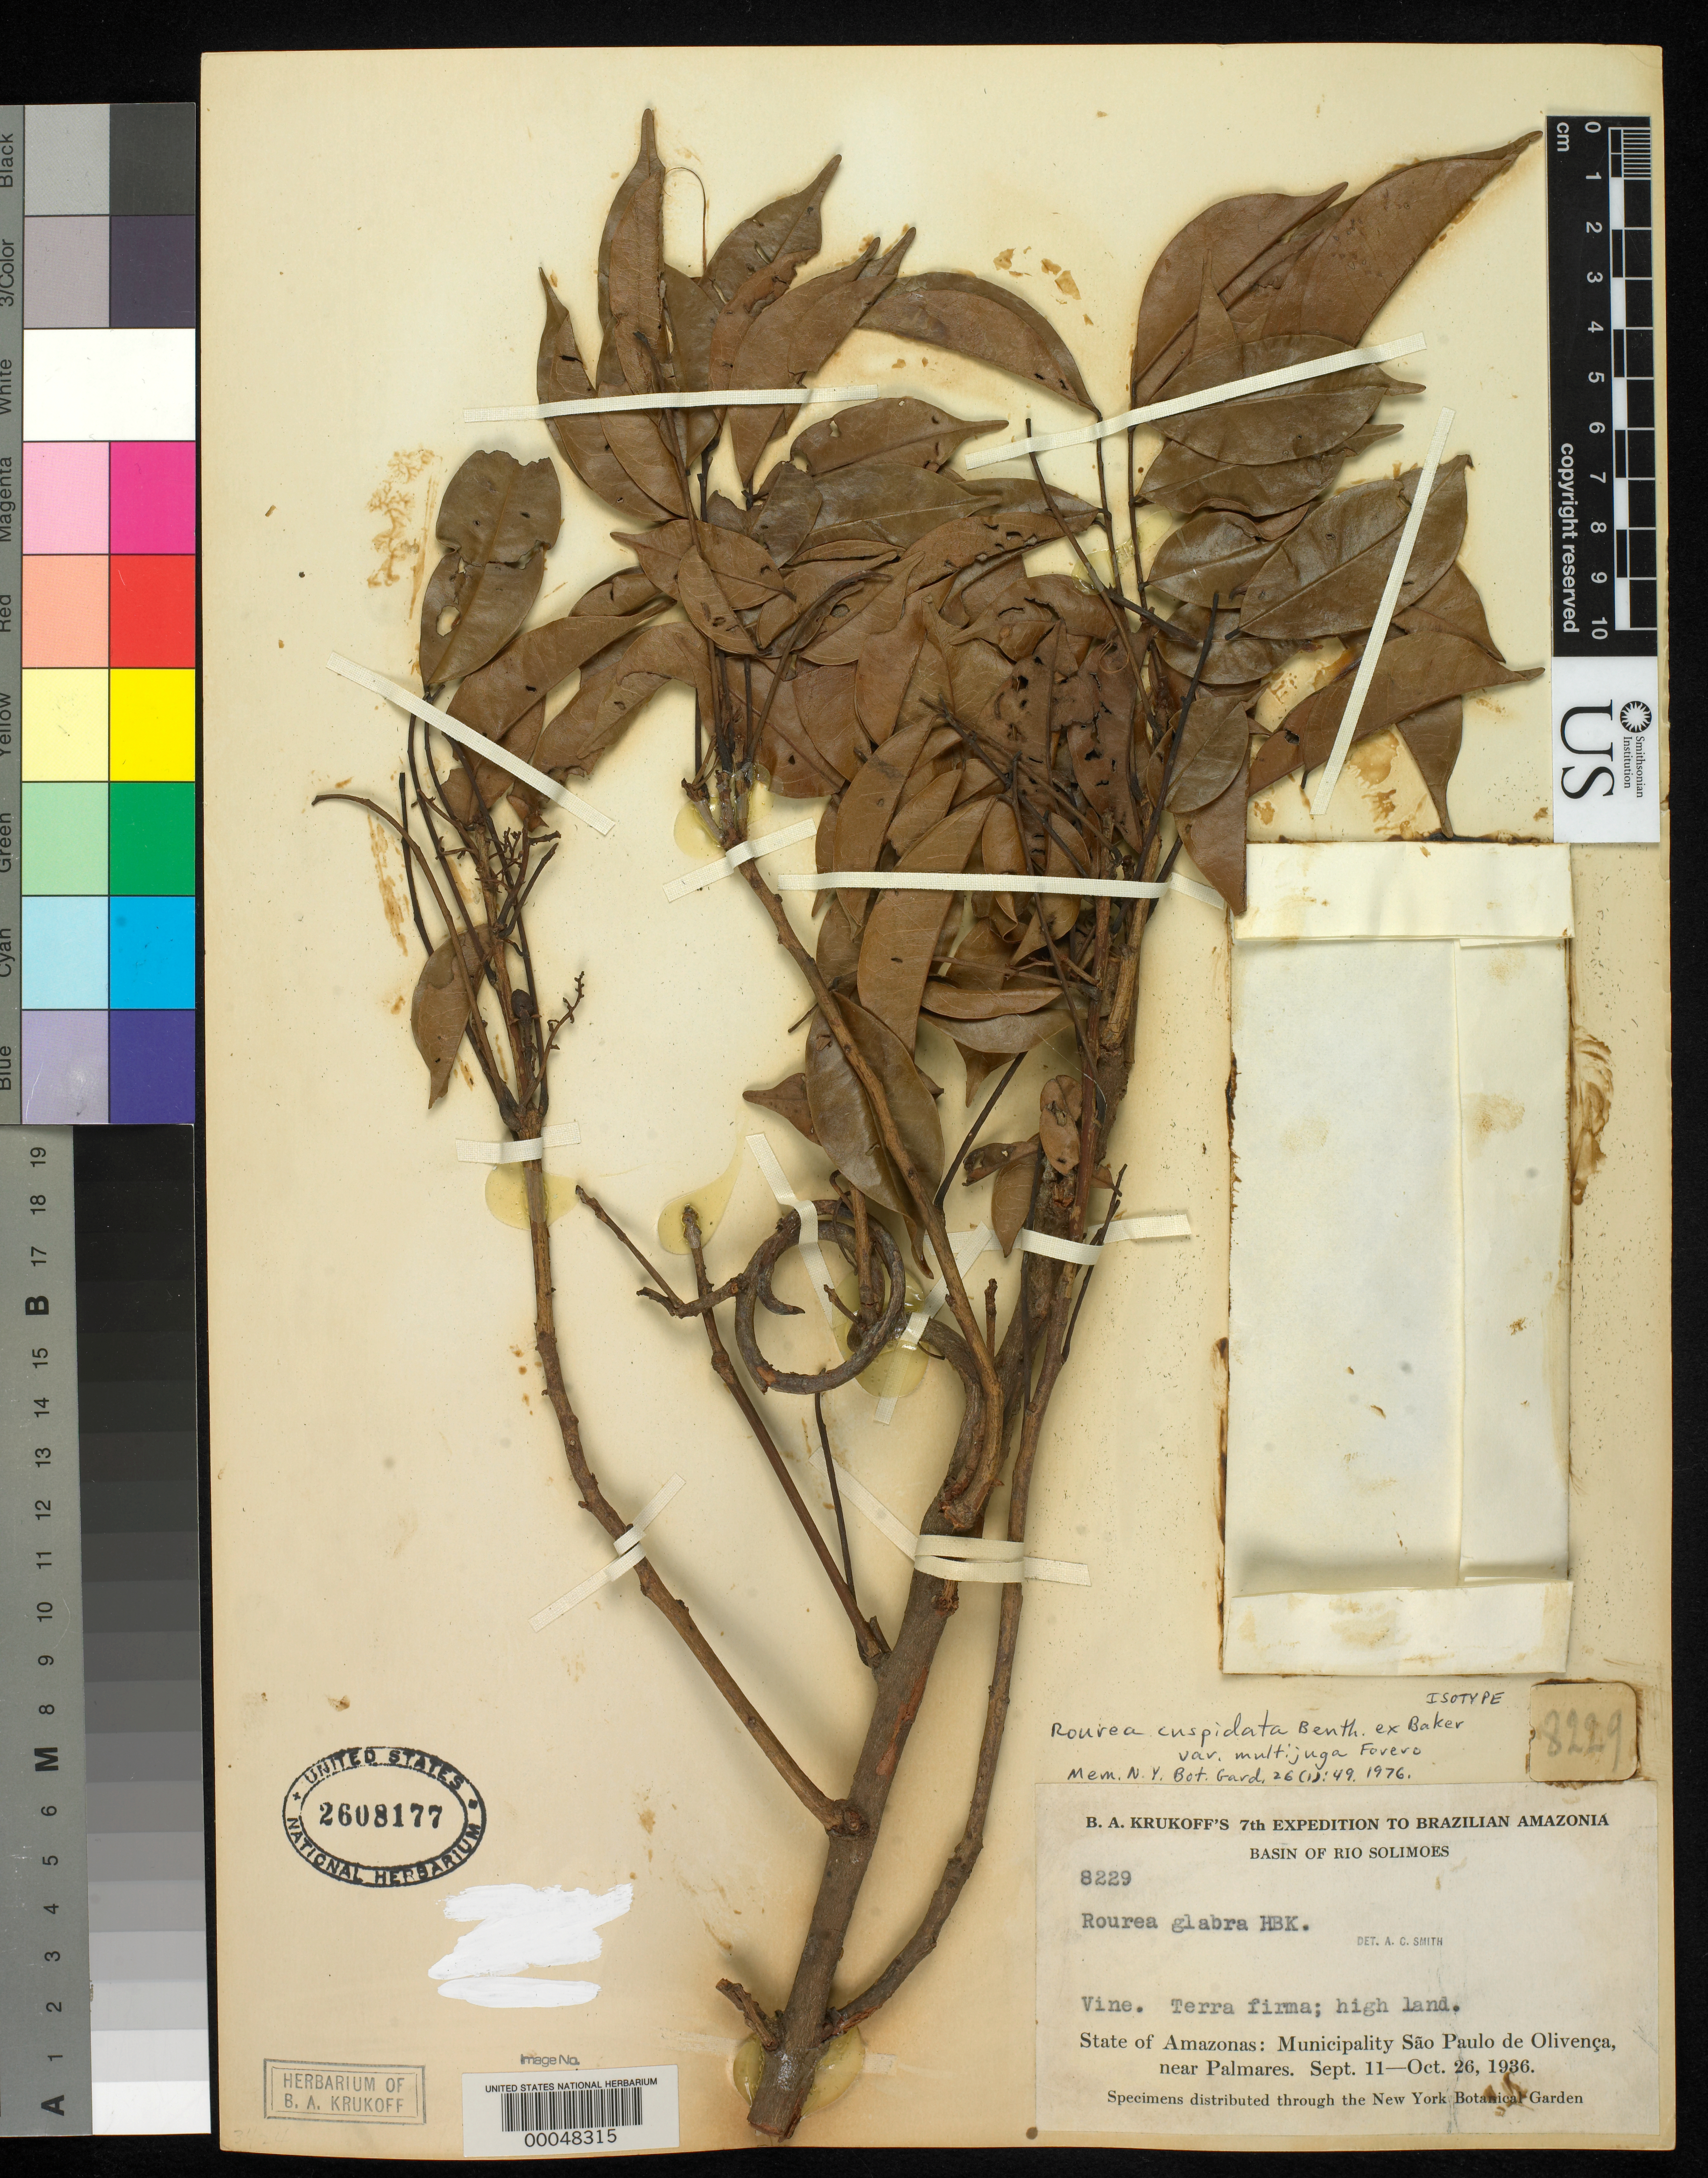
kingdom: Plantae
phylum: Tracheophyta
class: Magnoliopsida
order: Oxalidales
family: Connaraceae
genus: Rourea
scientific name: Rourea cuspidata var. multijuga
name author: Forero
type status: Isotype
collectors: B. A. Krukoff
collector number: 8229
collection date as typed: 11 Sep 1936 to 26 Oct 1936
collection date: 1936-09-11/1936-10-26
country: Brazil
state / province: Amazonas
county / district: São Paulo de Olivença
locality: Near Palmares.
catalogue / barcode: US 2608177